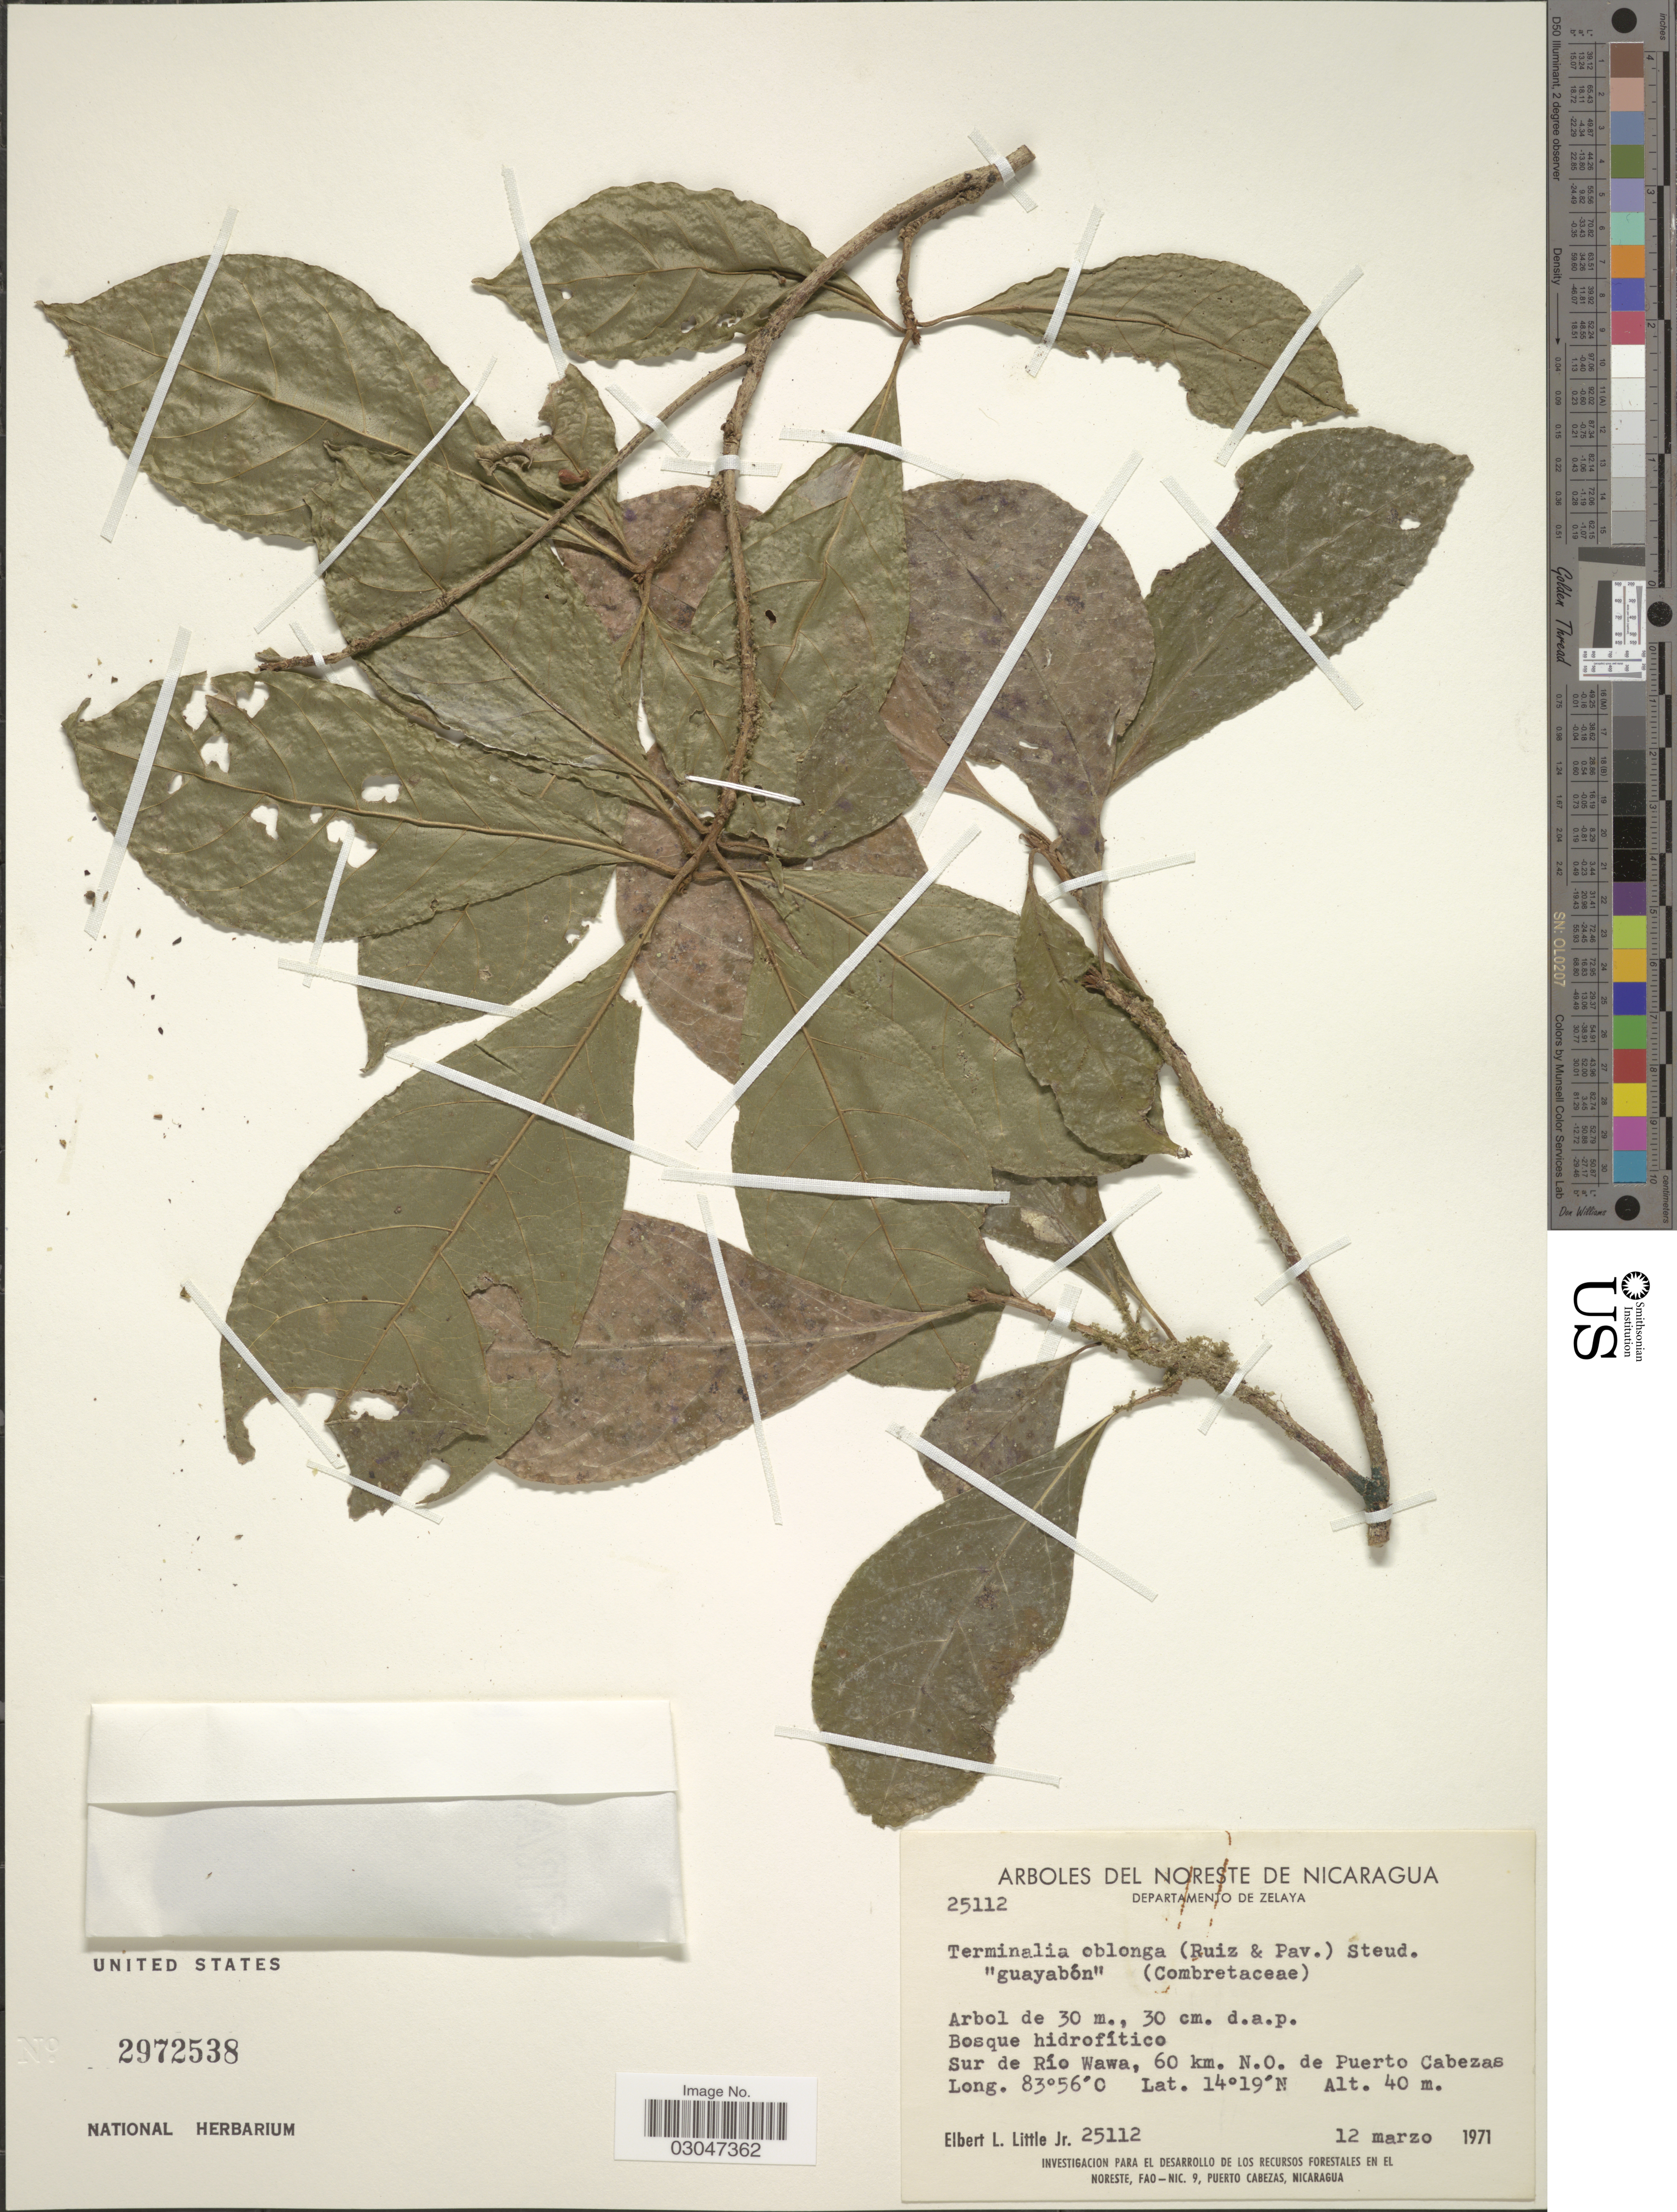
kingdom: Plantae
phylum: Tracheophyta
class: Magnoliopsida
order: Myrtales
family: Combretaceae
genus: Terminalia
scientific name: Terminalia oblonga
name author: (Ruiz & Pav.) Steud.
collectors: E. L. Little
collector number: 25112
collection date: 1971-03-12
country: Nicaragua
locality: Departamento de Zelaya. Sur de Río Wawa, 60 km. N.O. de Puerto Cabezas.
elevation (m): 40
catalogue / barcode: US 2972538